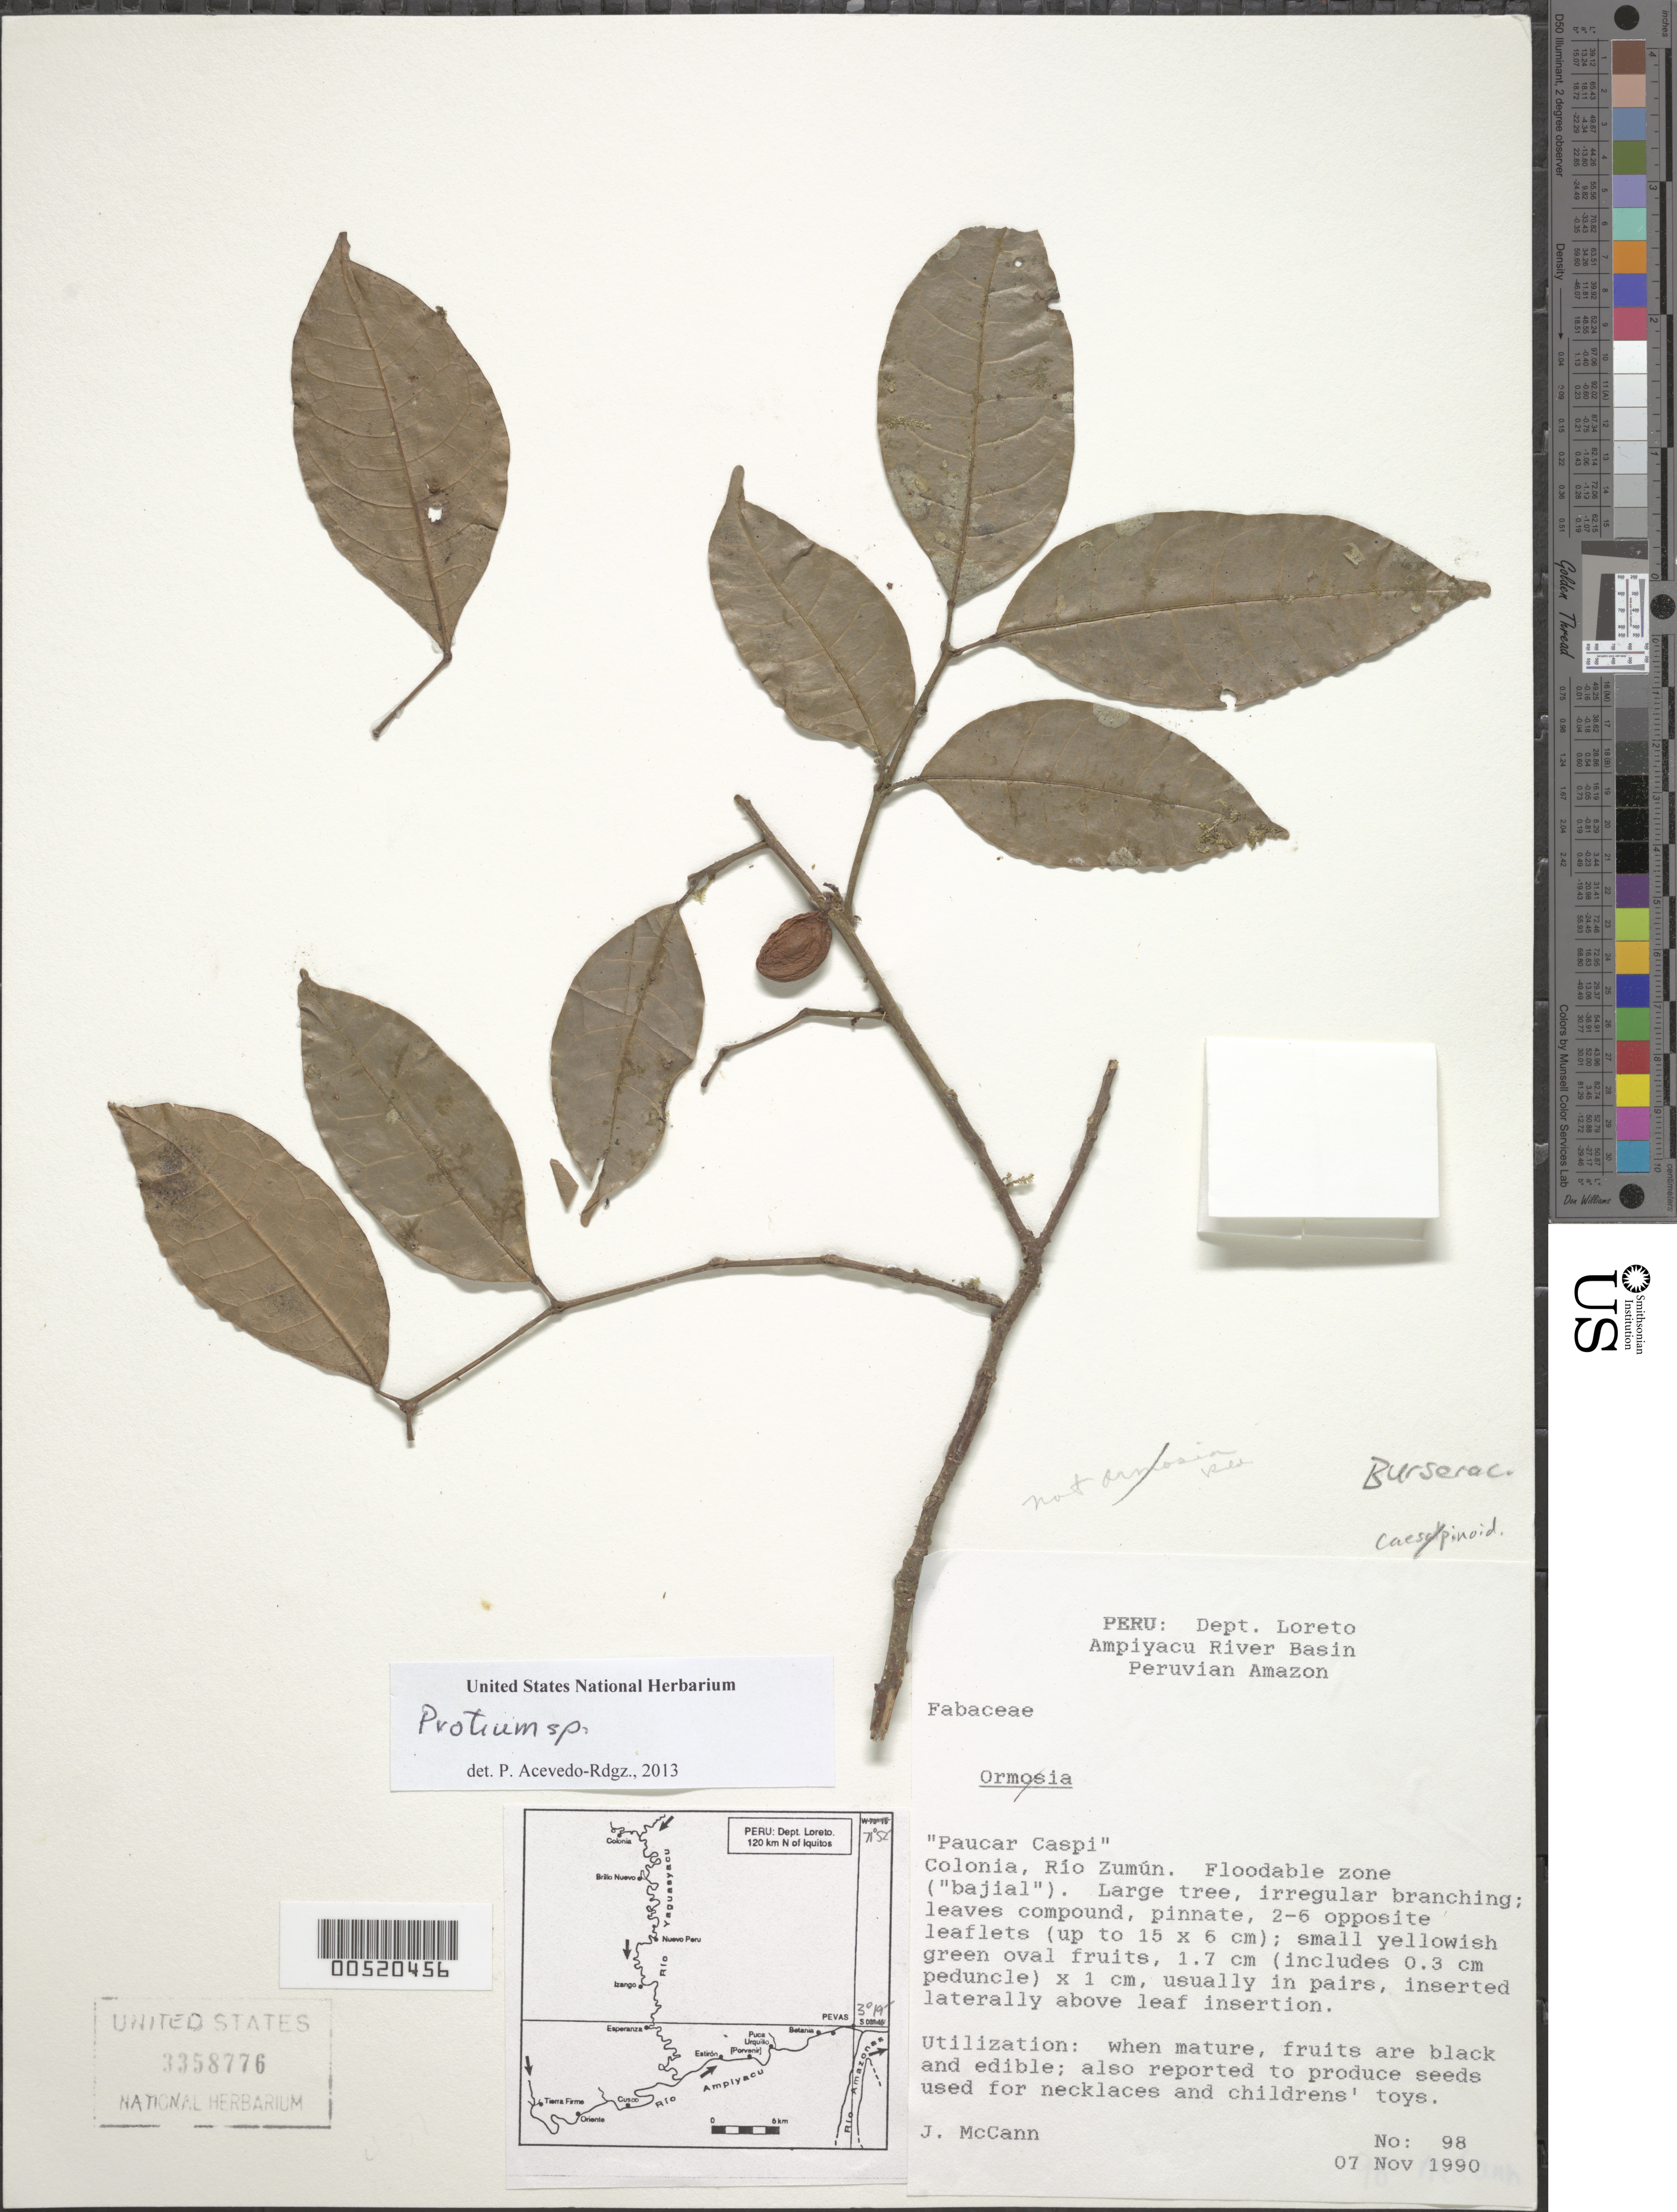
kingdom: Plantae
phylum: Tracheophyta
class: Magnoliopsida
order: Sapindales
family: Burseraceae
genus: Protium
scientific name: Protium trifoliolatum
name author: Engl.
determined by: Daly, D.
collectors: J. McCann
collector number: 98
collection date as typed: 07 Nov 1990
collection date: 1990-11-07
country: Peru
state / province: Loreto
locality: Ampiyacu river basin, colonia, rio zumun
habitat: Floodable zone (:bajial").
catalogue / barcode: US 3358776